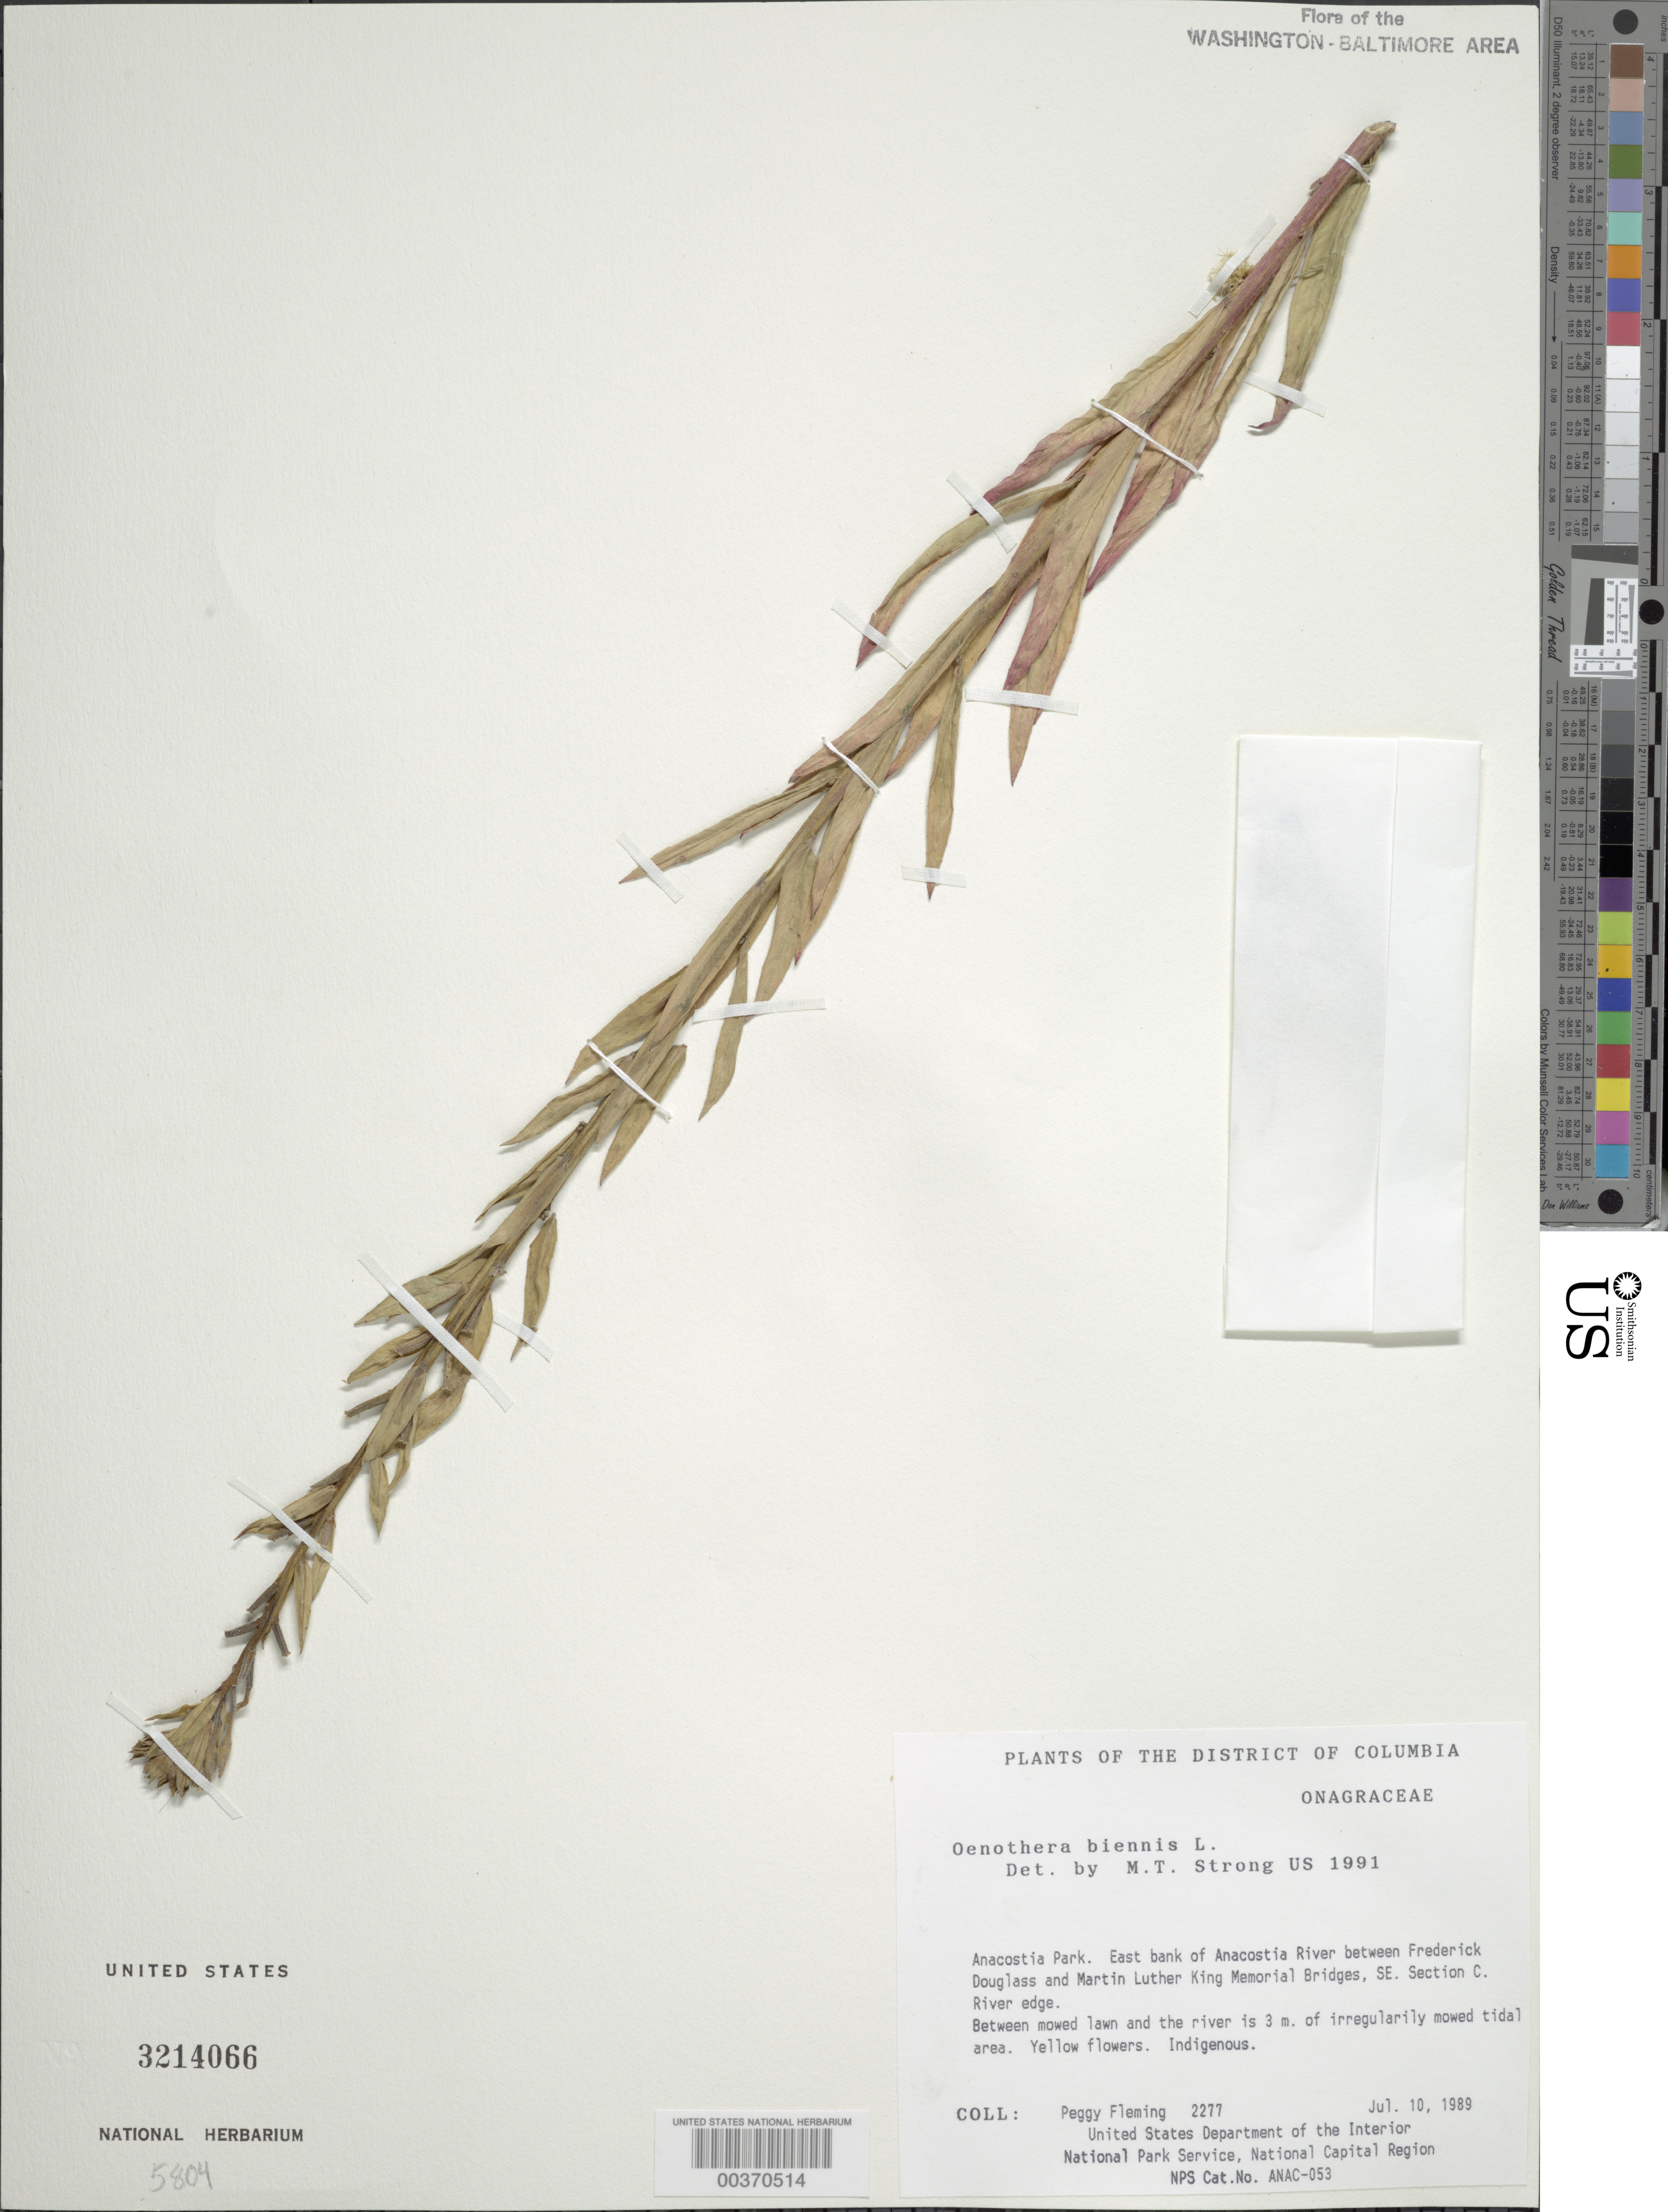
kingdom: Plantae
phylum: Tracheophyta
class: Magnoliopsida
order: Myrtales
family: Onagraceae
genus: Oenothera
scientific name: Oenothera biennis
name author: L.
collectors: P. Fleming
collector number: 2277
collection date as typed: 10 Jul 1989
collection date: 1989-07-10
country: United States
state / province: District of Columbia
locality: Anacostia Park, E bank of Anacostia River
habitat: River edge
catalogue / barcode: US 3214066